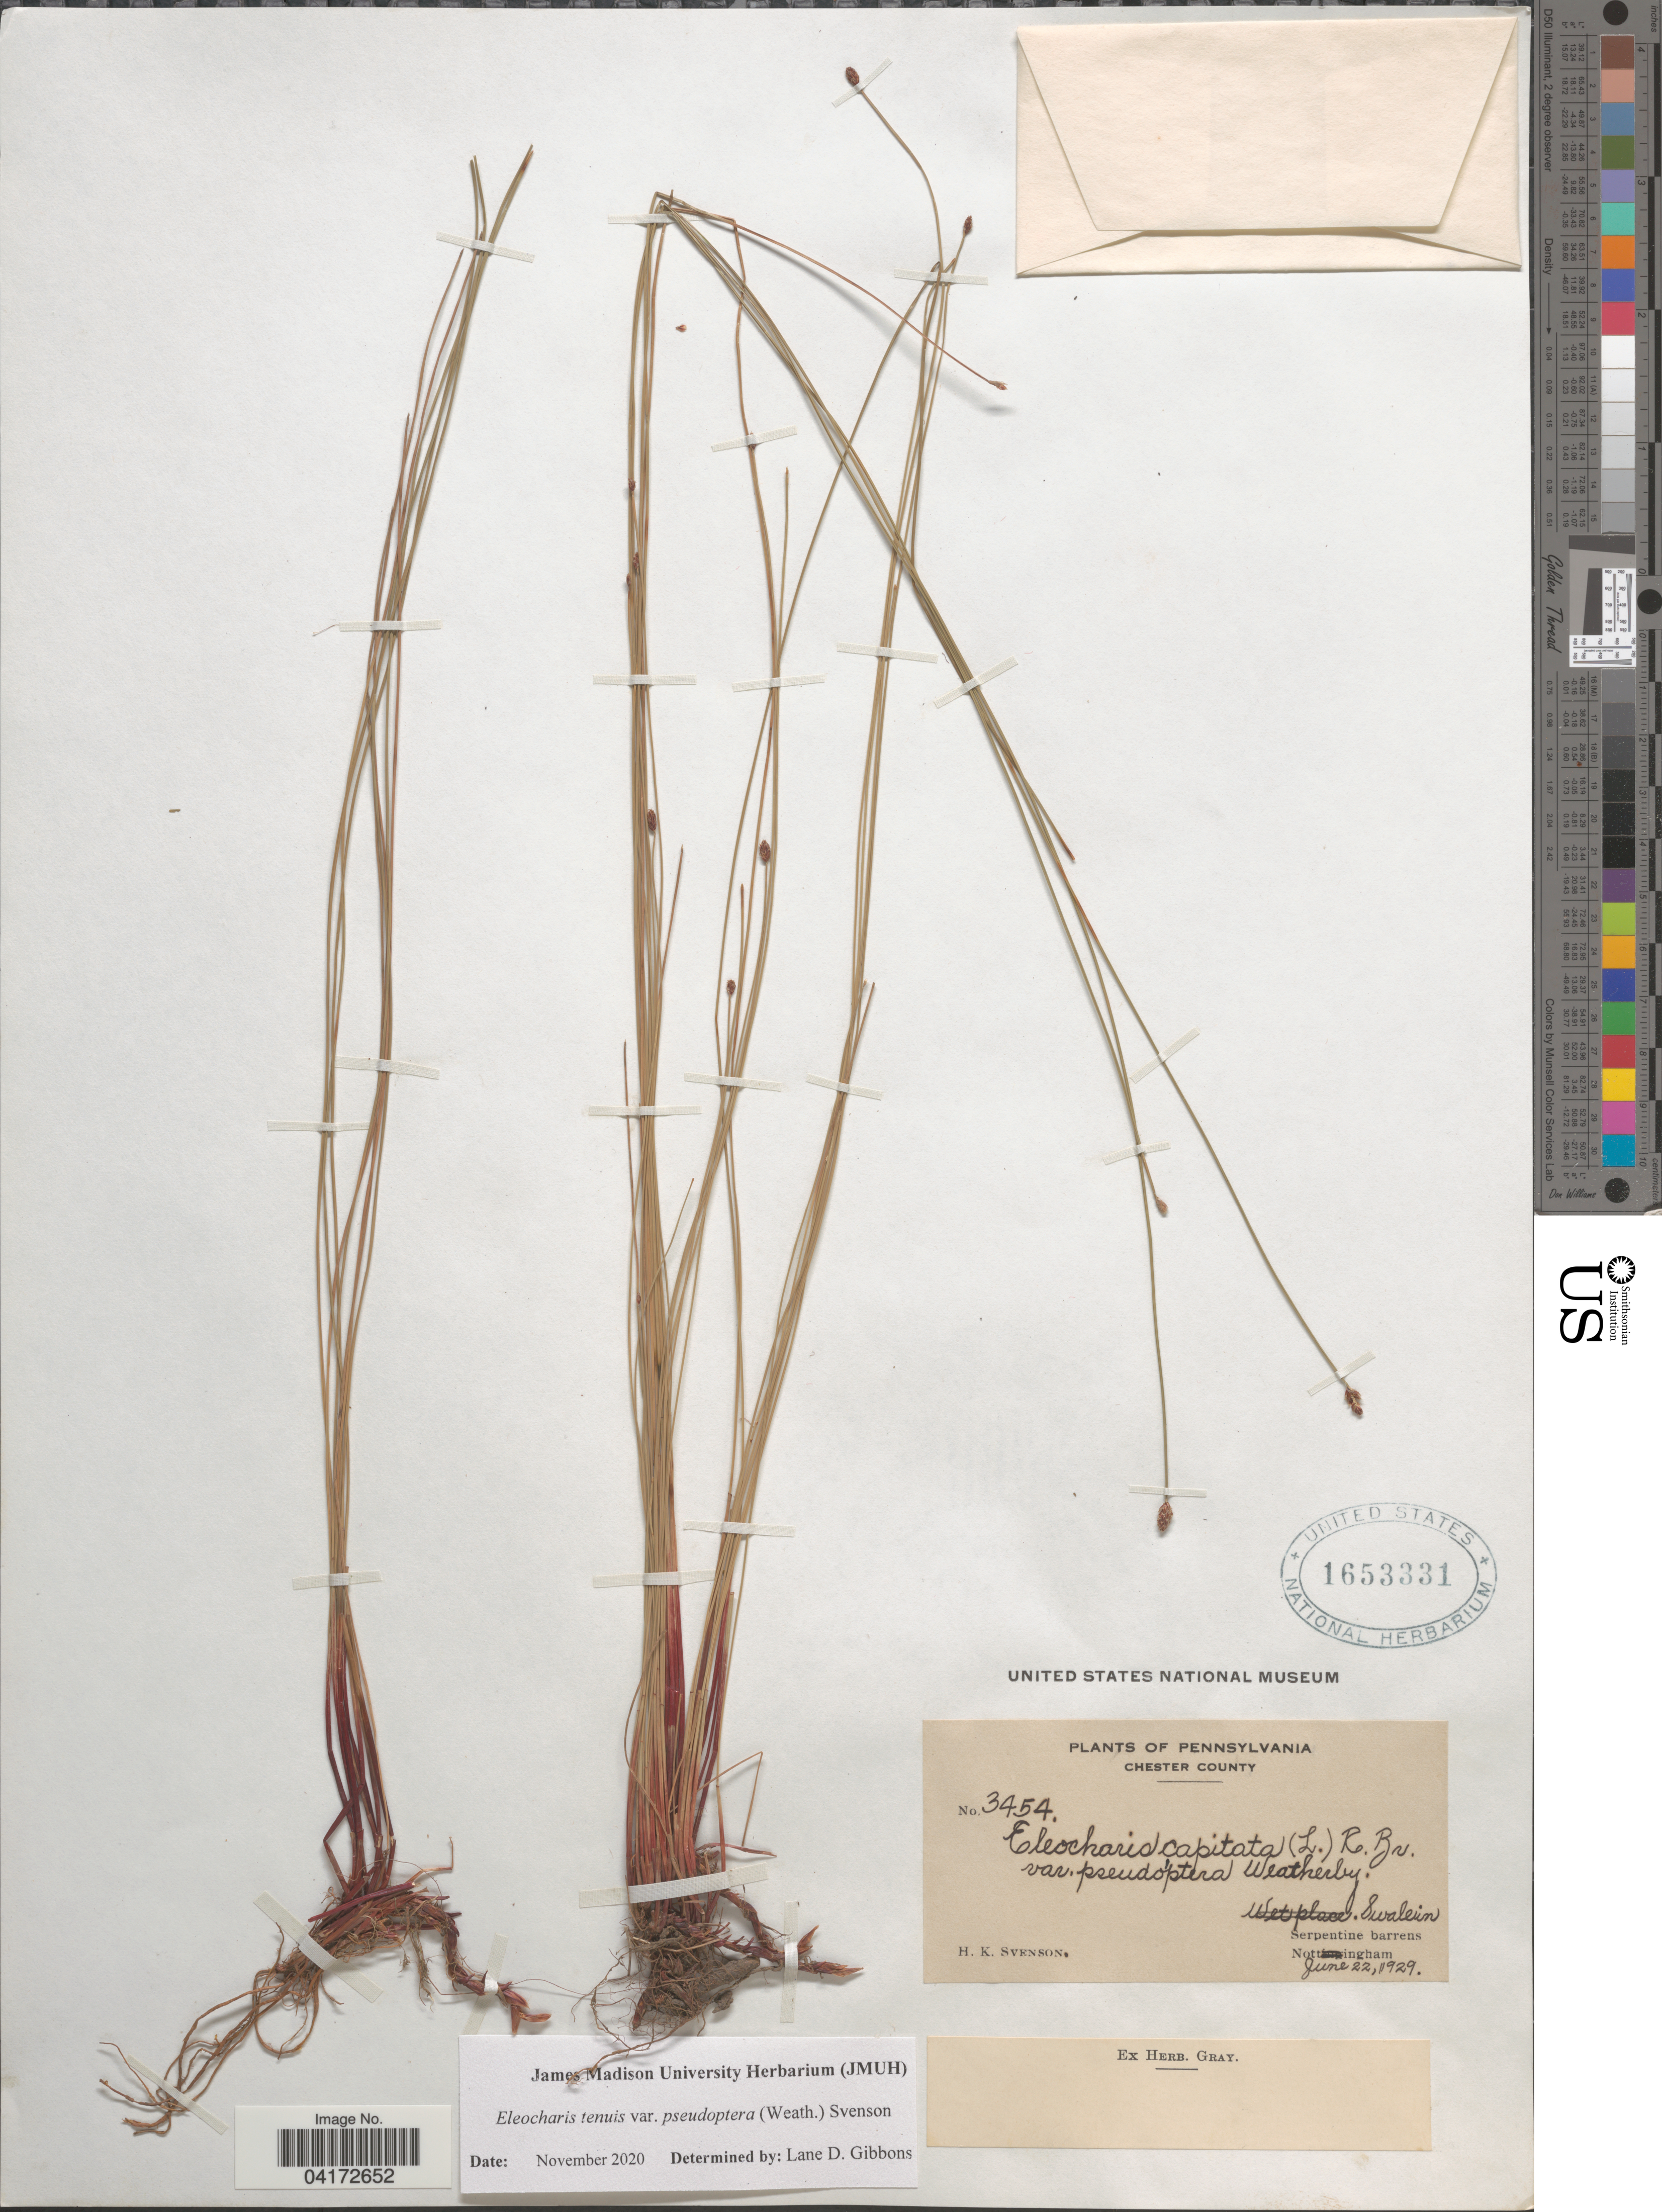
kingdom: Plantae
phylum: Tracheophyta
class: Liliopsida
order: Poales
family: Cyperaceae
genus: Eleocharis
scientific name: Eleocharis tenuis var. pseudoptera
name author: (Weath.) Svenson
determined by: Gibbons, Lane D.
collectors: H. K. Svenson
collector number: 3454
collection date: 1929-06-22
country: United States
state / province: Pennsylvania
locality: Chester County. Nottingham.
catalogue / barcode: US 1653331